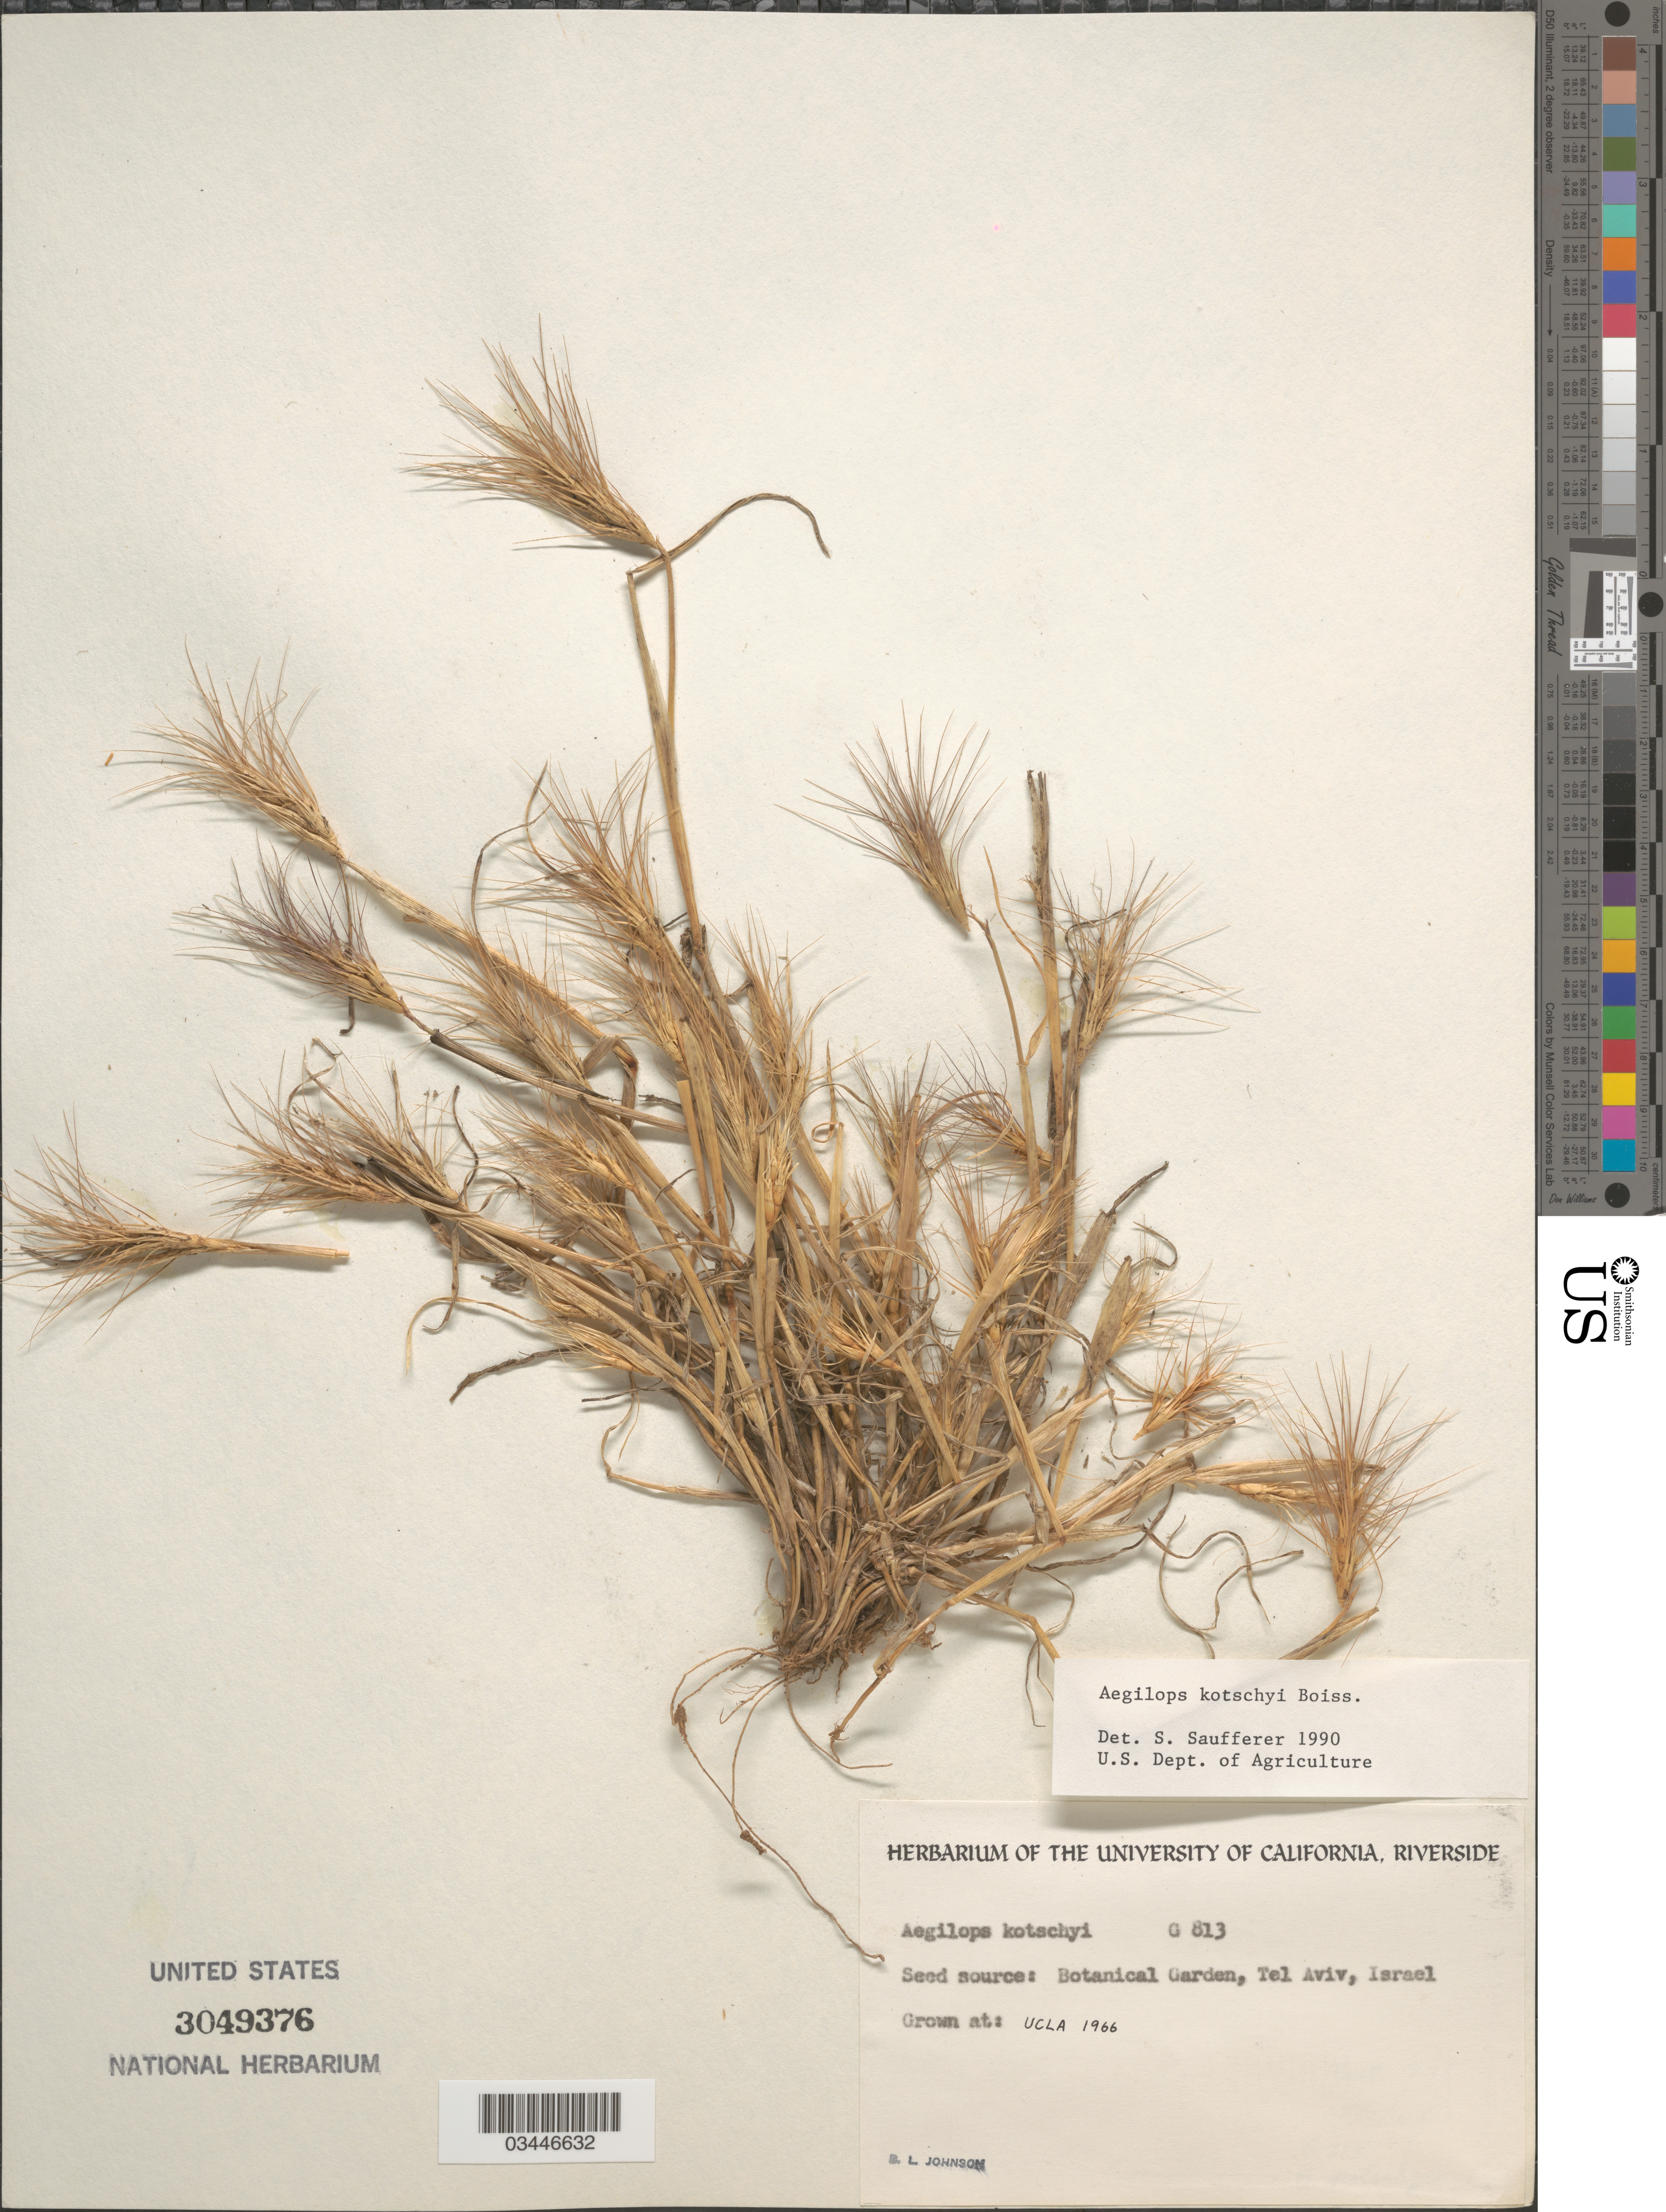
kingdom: Plantae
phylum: Tracheophyta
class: Liliopsida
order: Poales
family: Poaceae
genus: Aegilops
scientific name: Aegilops kotschyi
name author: Boiss.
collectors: B. Johnson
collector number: G813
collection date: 1966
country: United States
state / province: California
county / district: Los Angeles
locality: UCLA.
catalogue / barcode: US 3049376